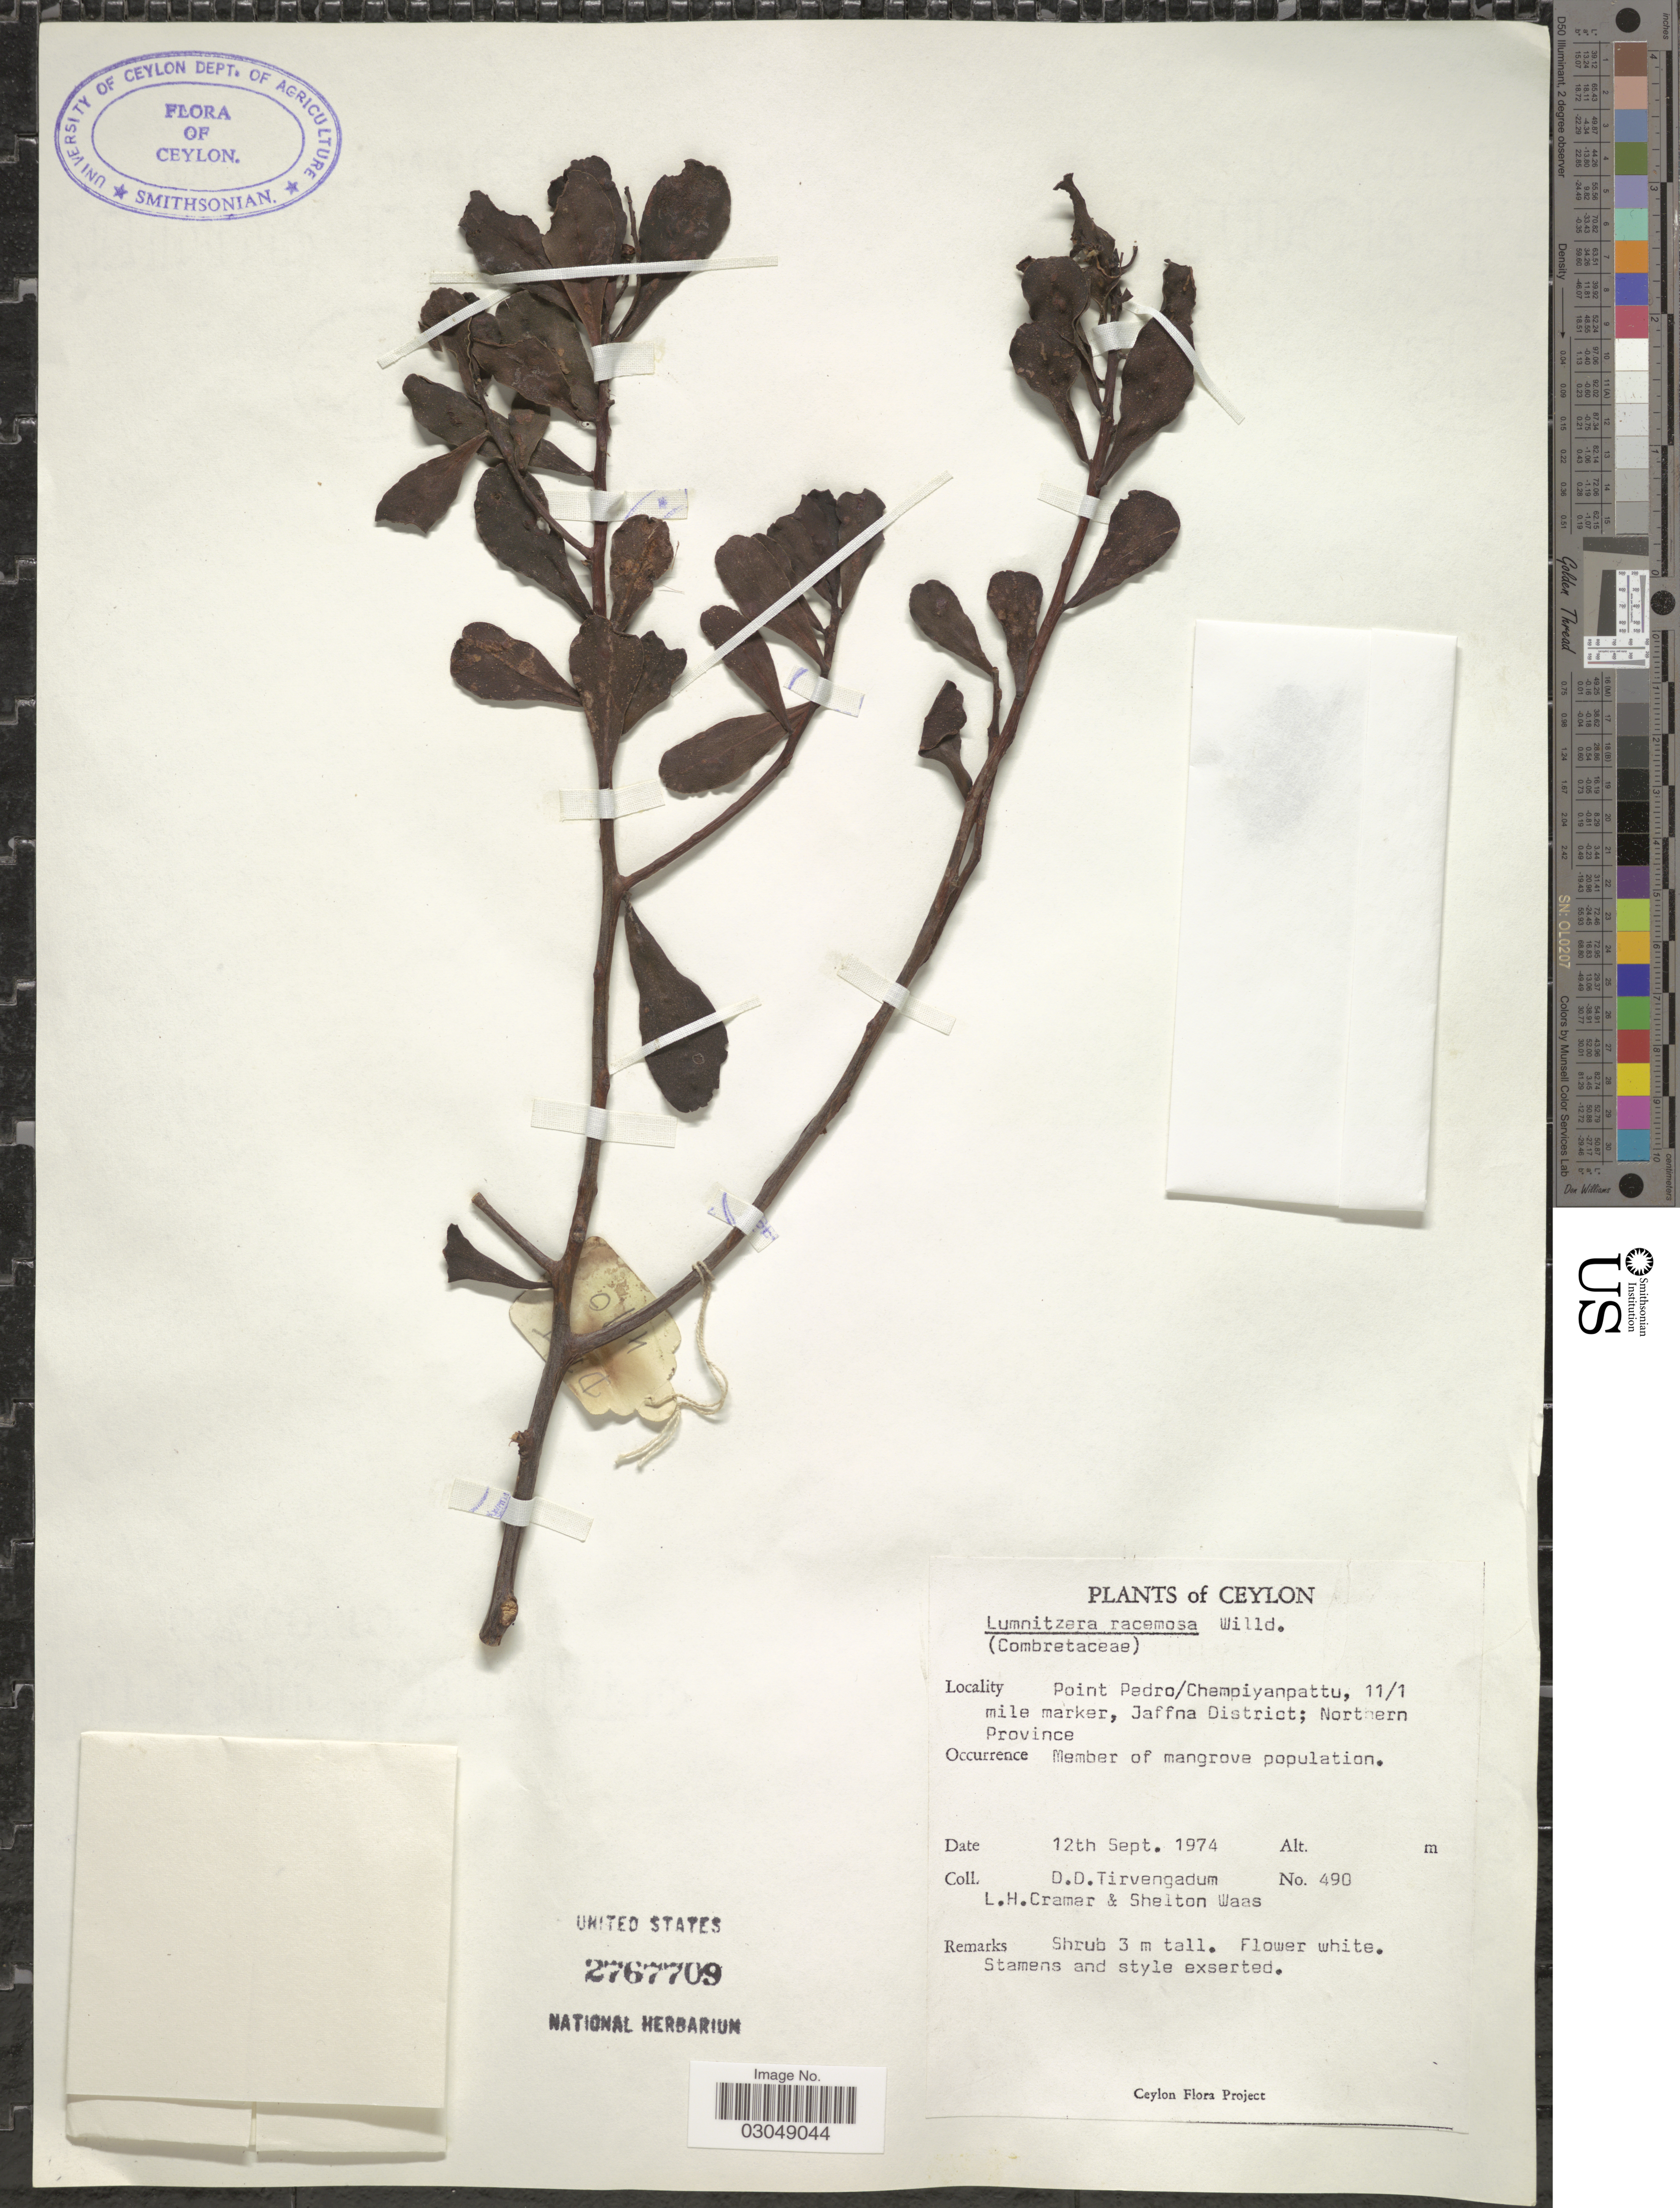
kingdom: Plantae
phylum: Tracheophyta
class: Magnoliopsida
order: Myrtales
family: Combretaceae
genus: Lumnitzera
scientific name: Lumnitzera racemosa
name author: Willd.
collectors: D. Tirvengadum, L. H. Cramer & S. Waas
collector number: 490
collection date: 1974-09-12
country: Sri Lanka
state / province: Northern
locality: Ceylon. Point Pedro/Chempiyanpattu, 11/1 mile marker, Jaffna District.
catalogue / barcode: US 2767709